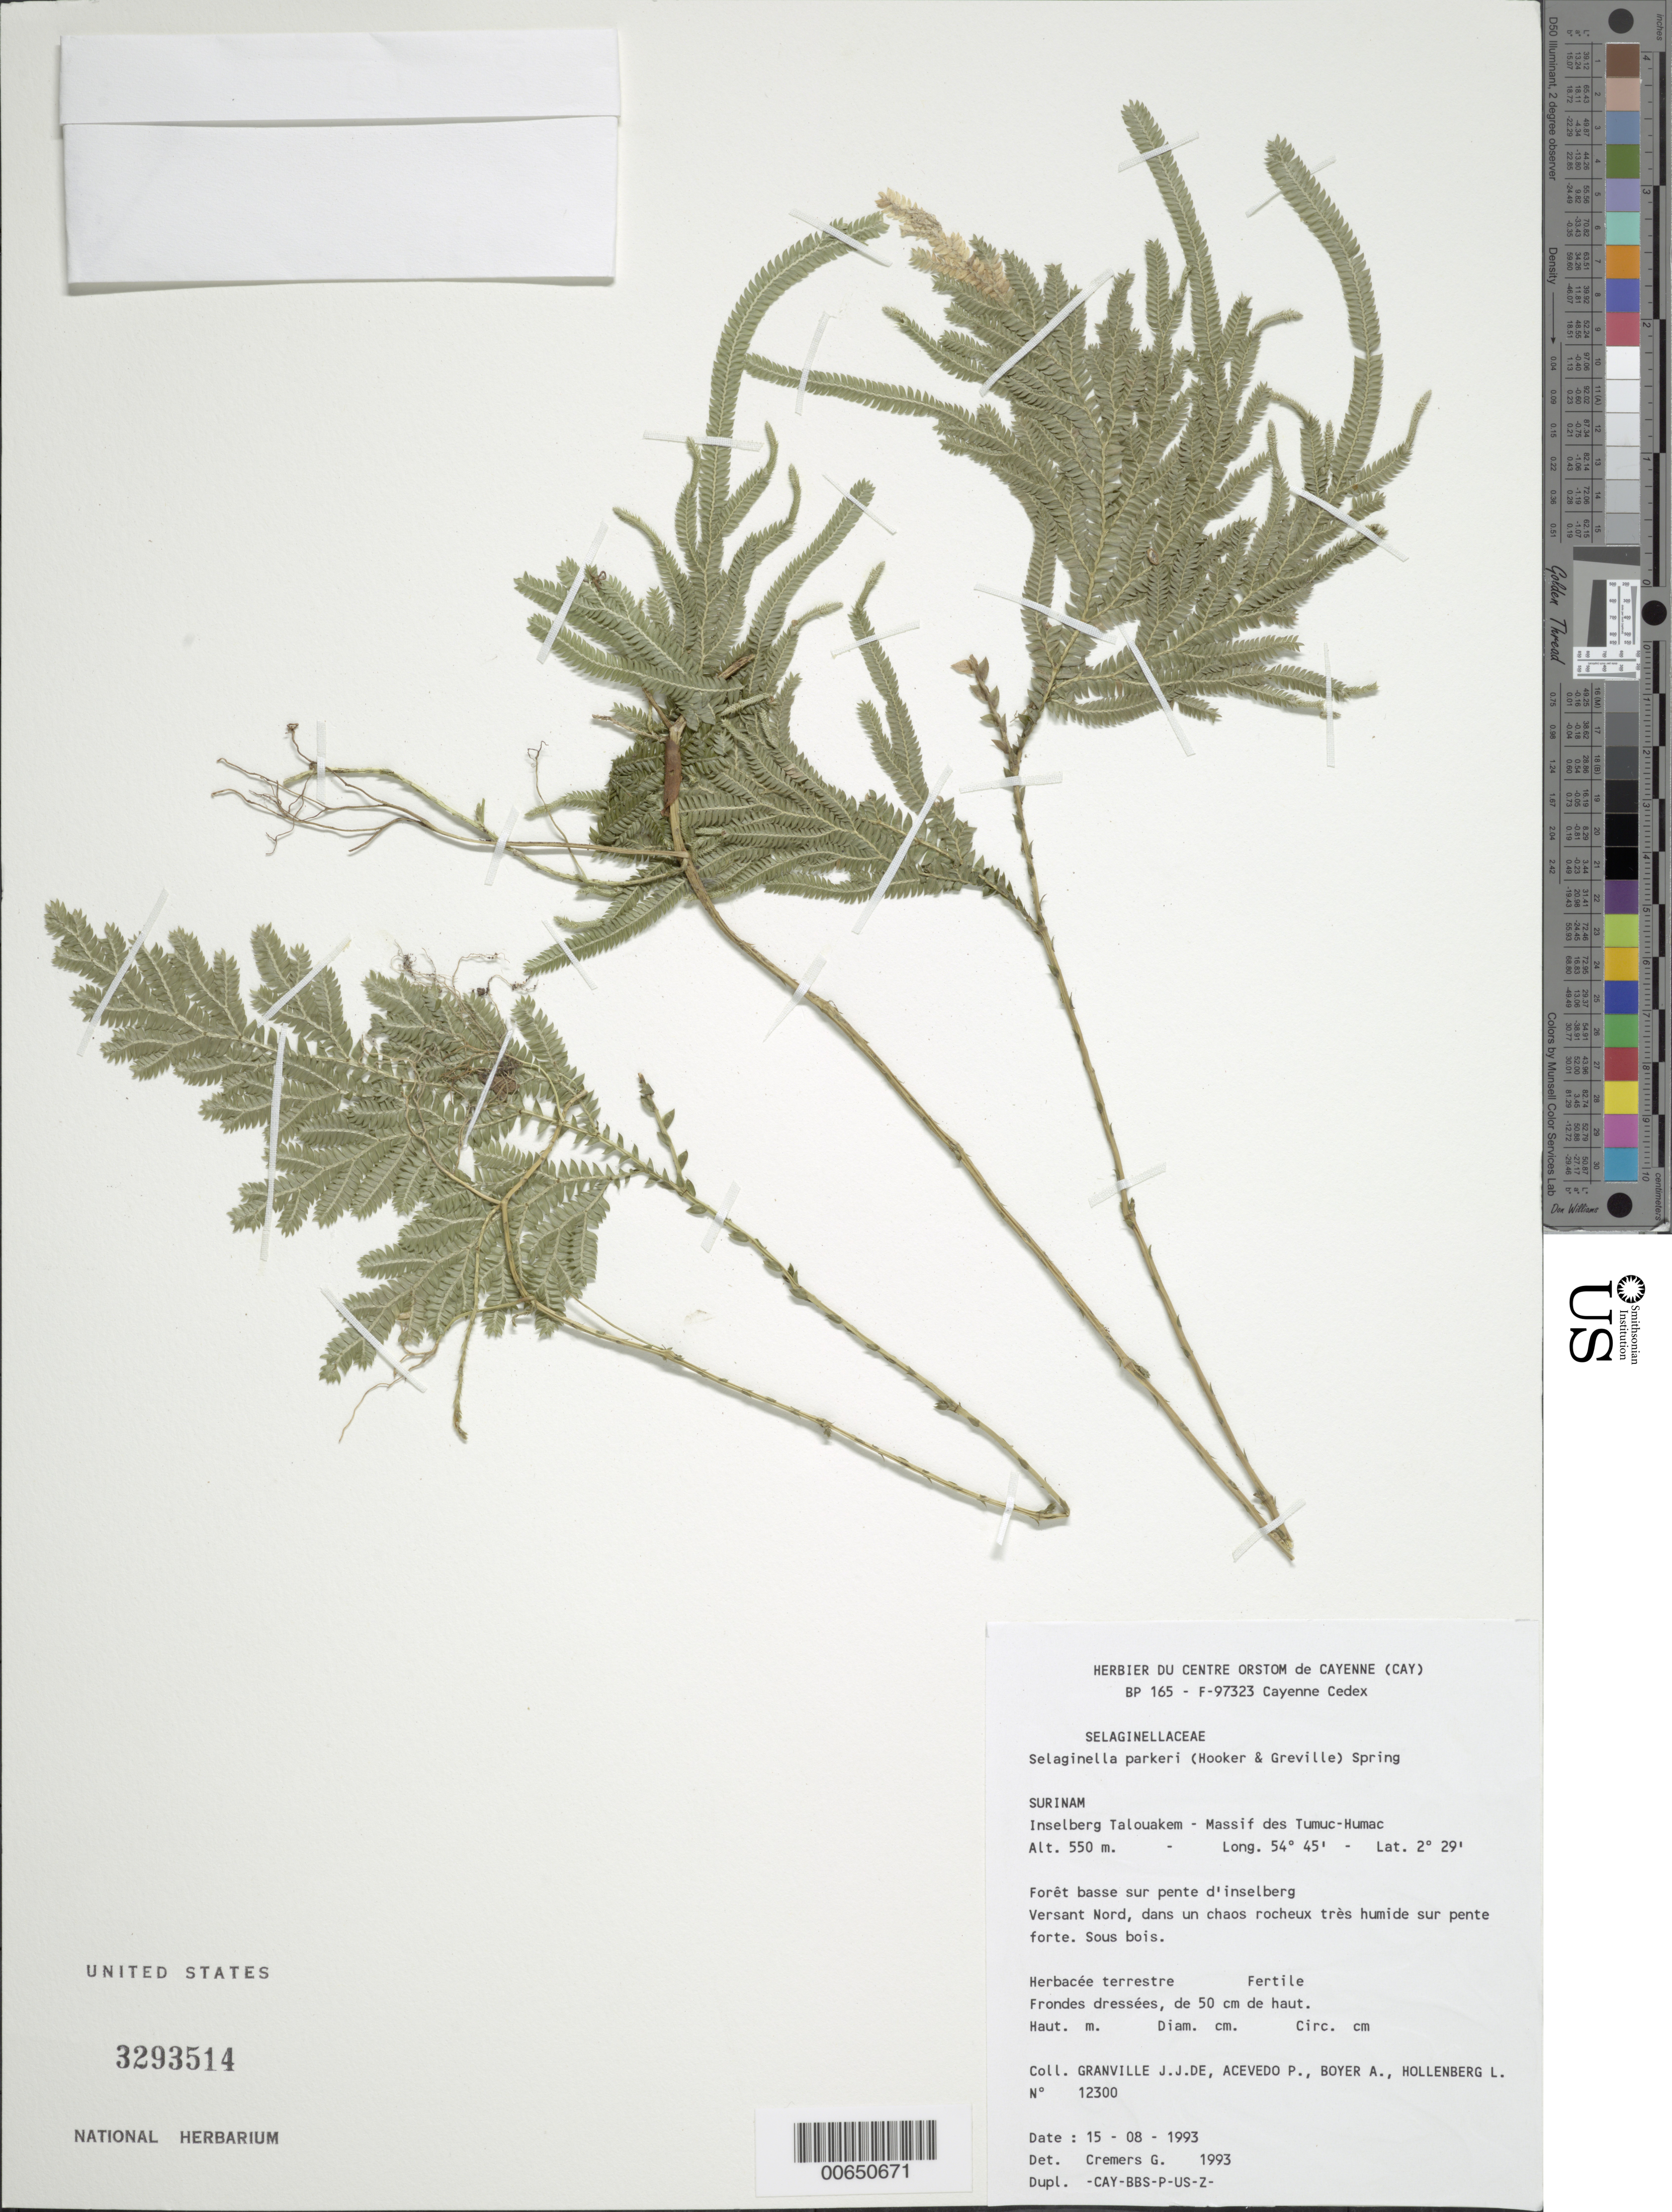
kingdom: Plantae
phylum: Tracheophyta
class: Lycopodiopsida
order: Selaginellales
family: Selaginellaceae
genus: Selaginella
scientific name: Selaginella parkeri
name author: (Hook. & Grev.) Spring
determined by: Cremers, Georges A.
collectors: J.-J. de Granville, P. Acevedo-Rodr., A. Boyer & L. Hollenberg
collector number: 12300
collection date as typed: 15-Aug-93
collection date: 1993-08-15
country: Suriname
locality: Inselberg Talouakem, Massif des Tumuc-Humac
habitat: Forêt basse sur pente d'inselberg. Versant Nord, dans un chaos rocheux trés humide sur pente forte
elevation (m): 550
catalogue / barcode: US 3293514